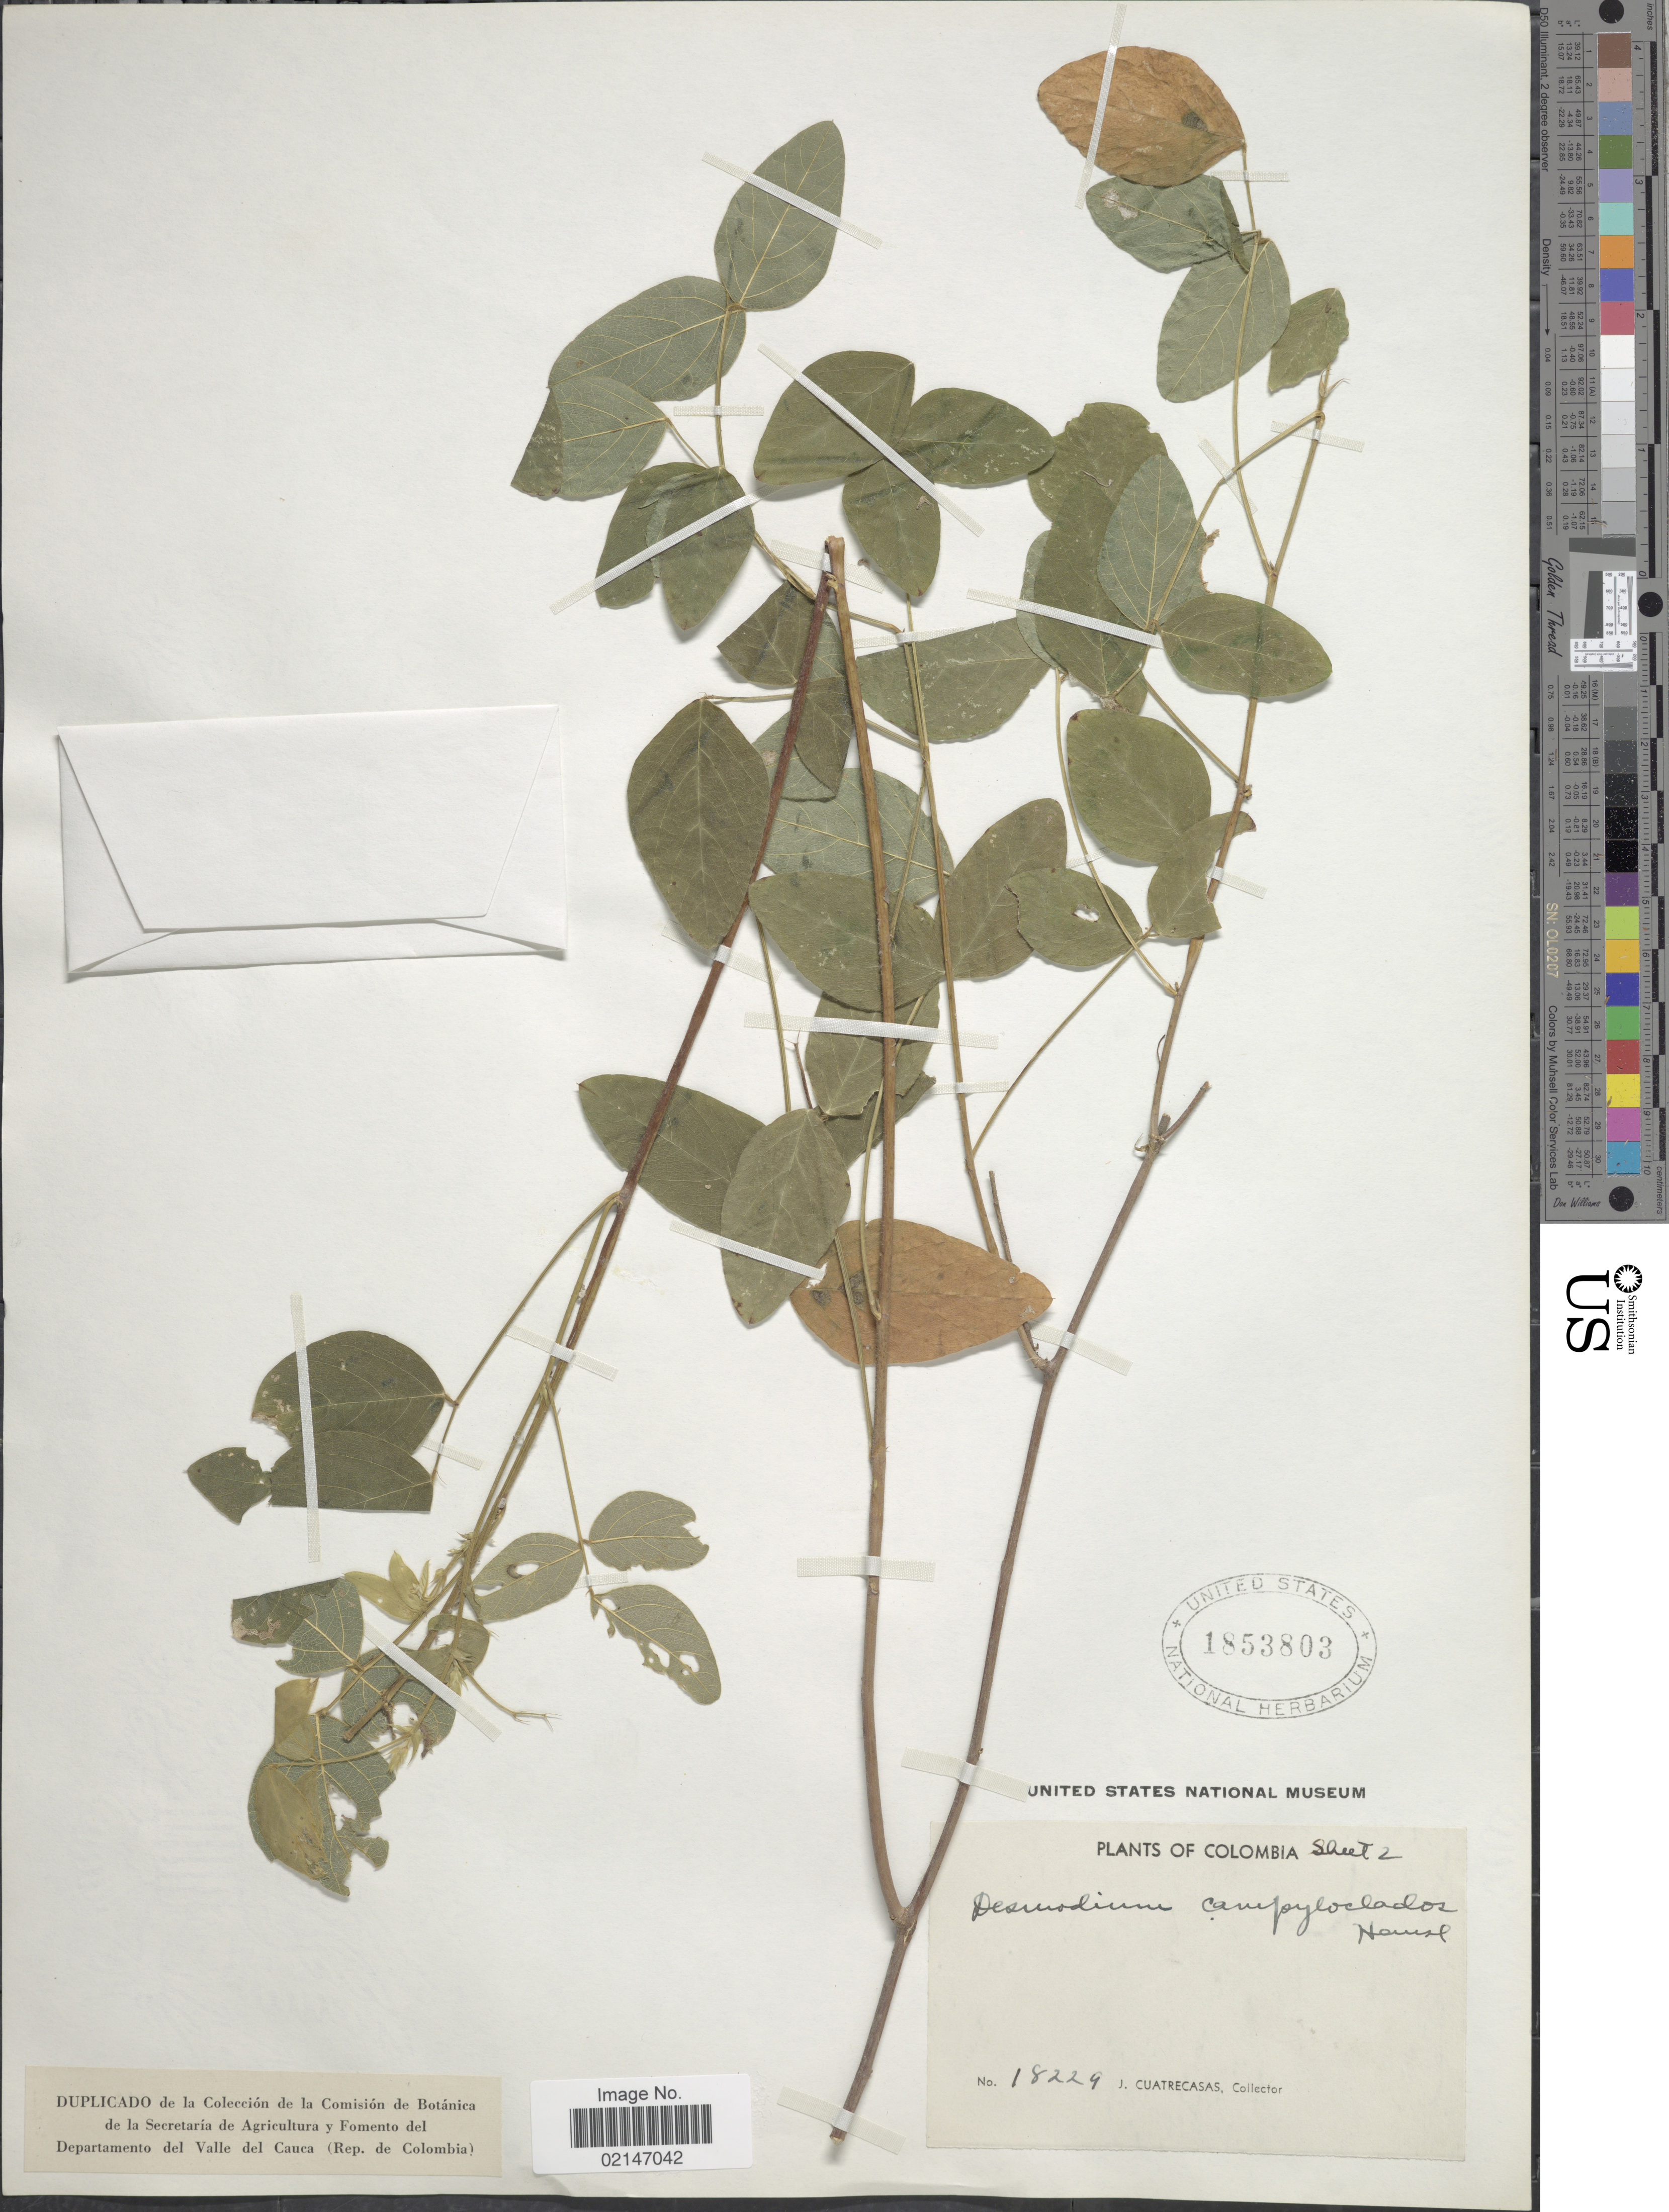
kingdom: Plantae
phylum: Tracheophyta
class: Magnoliopsida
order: Fabales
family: Fabaceae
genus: Desmodium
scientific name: Desmodium campyloclados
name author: Hemsl.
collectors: J. Cuatrecasas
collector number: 18229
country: Colombia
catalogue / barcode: US 1853803